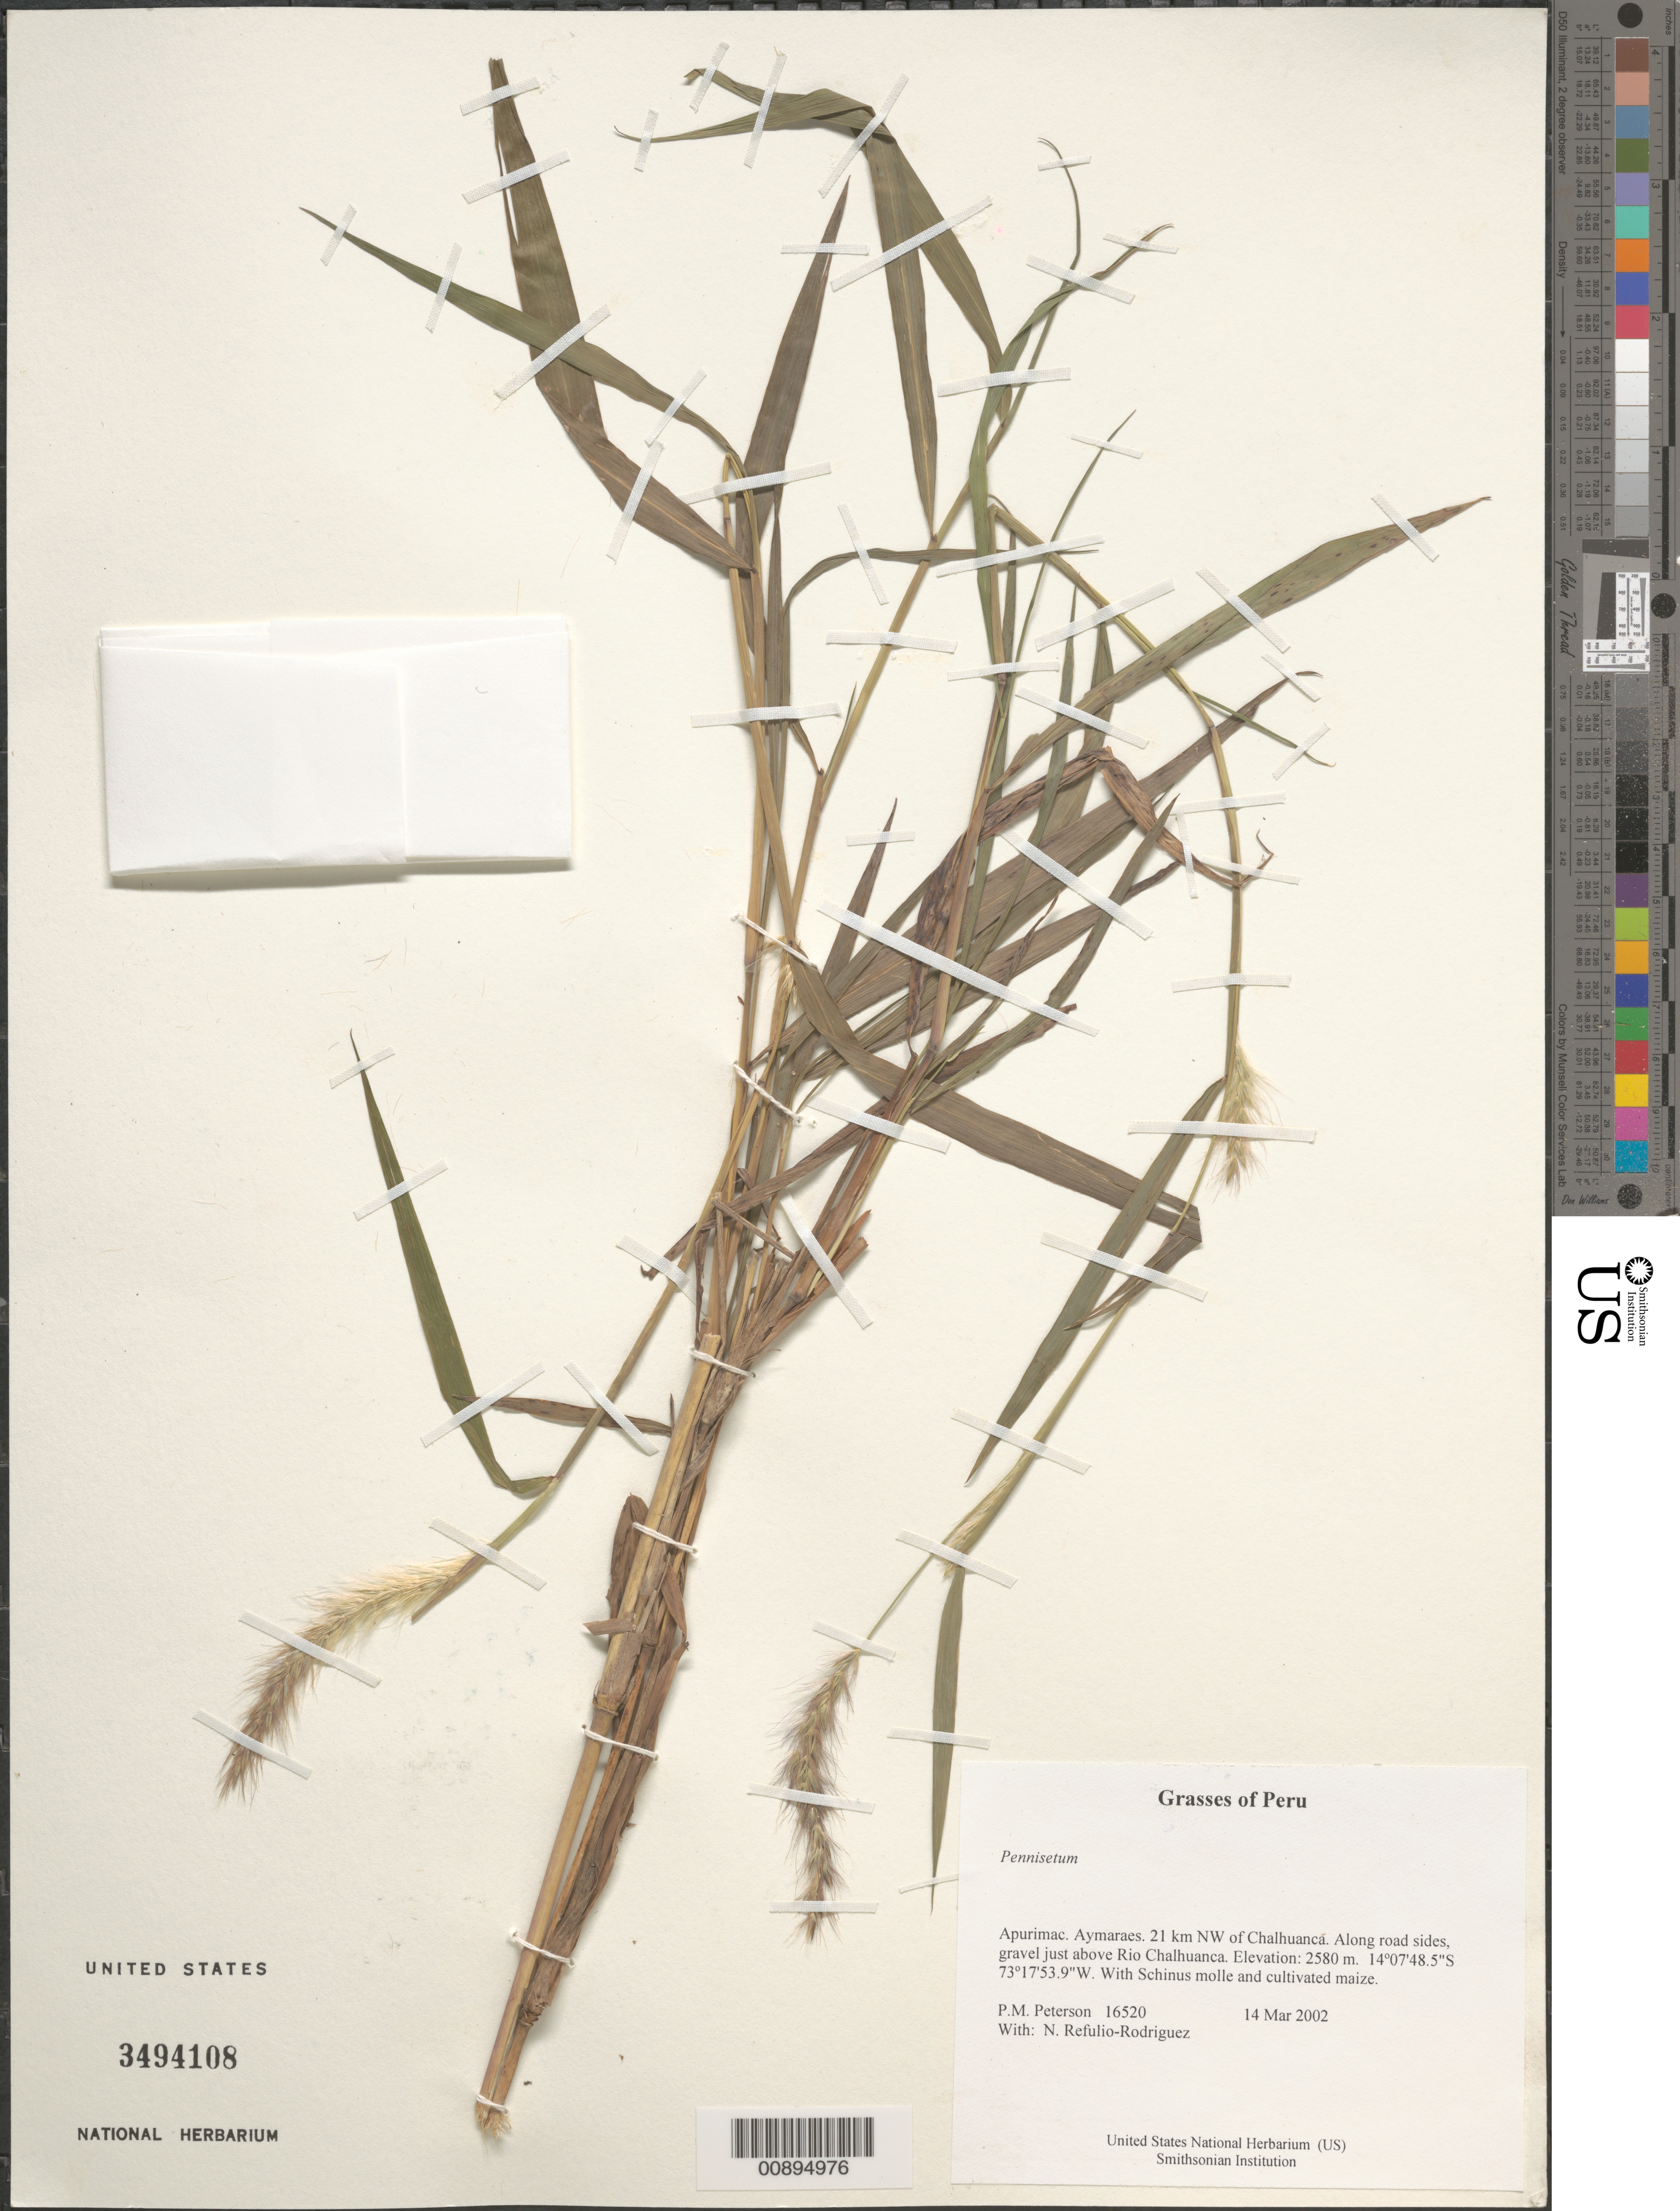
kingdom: Plantae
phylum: Tracheophyta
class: Liliopsida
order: Poales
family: Poaceae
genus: Pennisetum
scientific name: Pennisetum sp.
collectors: P. M. Peterson & N. Refulio-Rodríguez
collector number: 16520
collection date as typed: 14 Mar 2002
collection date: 2002-03-14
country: Peru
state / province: Apurímac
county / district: Aymaraes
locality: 21 km NW of Chalhuanca. Along road sides, gravel just above Rio Chalhuanca.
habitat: With ~Schinus molle~ and cultivated maize.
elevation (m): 2580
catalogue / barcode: US 3494108